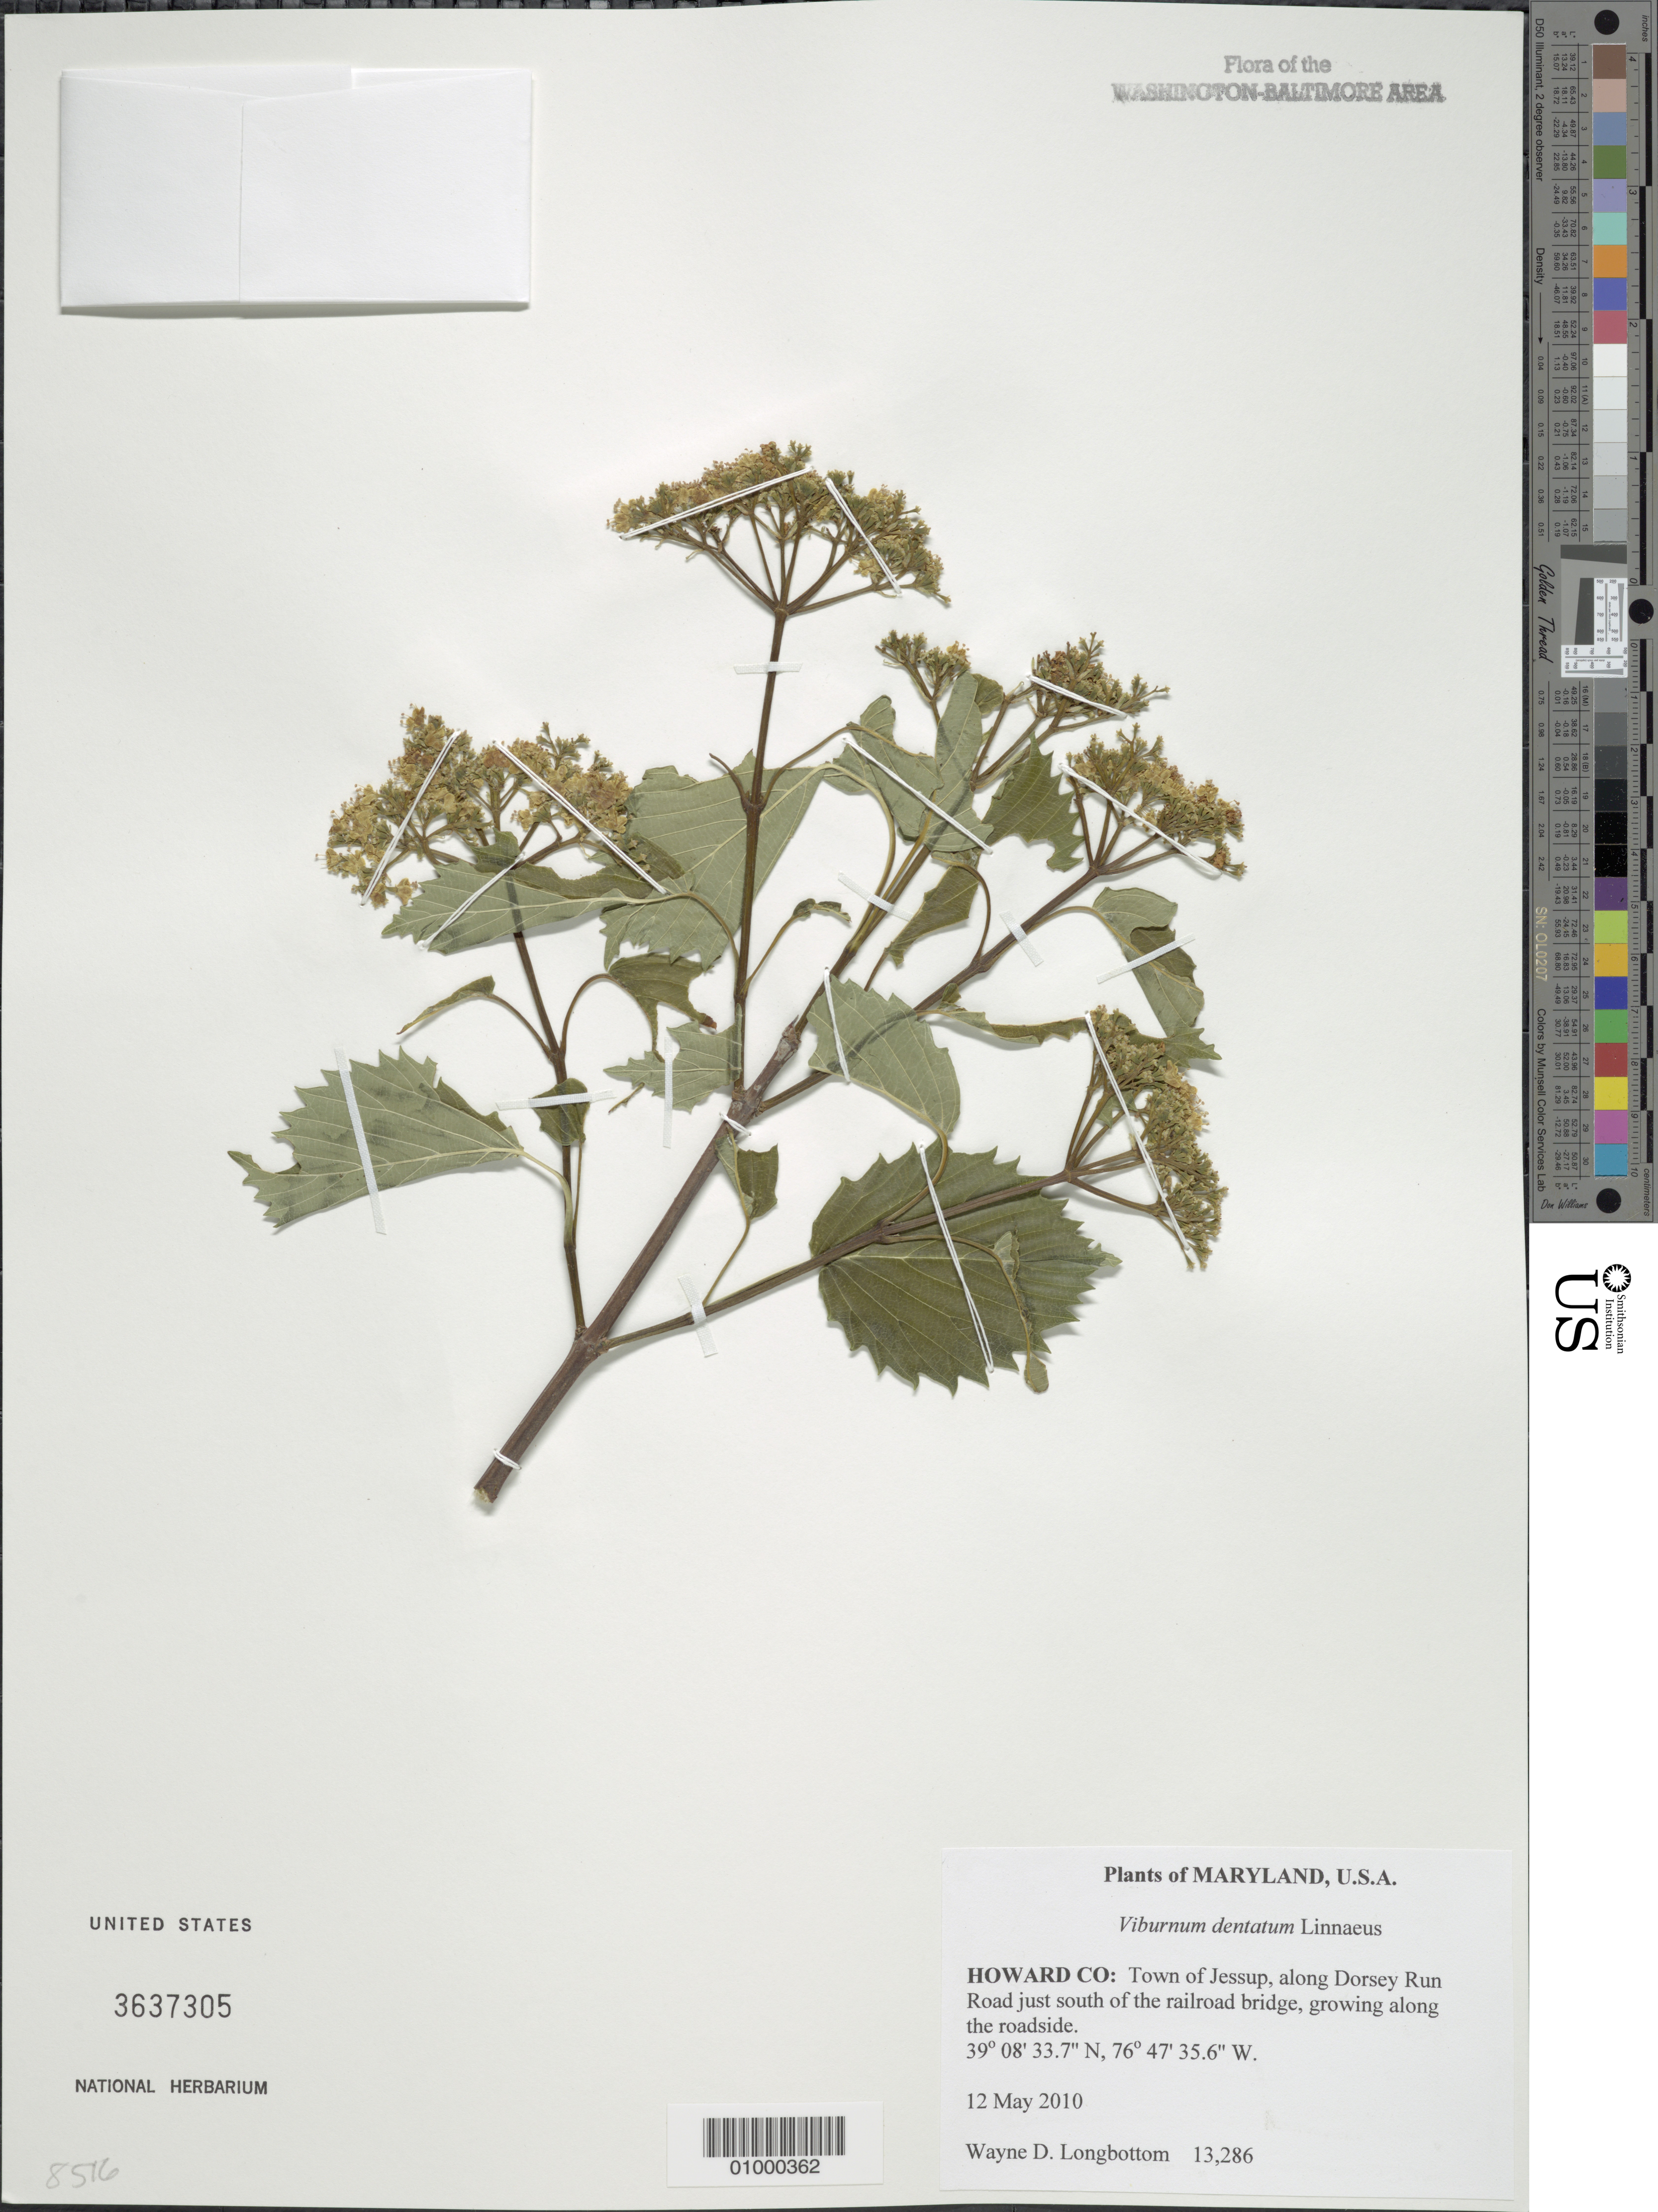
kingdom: Plantae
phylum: Tracheophyta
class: Magnoliopsida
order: Dipsacales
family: Viburnaceae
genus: Viburnum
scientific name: Viburnum dentatum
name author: L.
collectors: W. D. Longbottom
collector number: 13286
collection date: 2010-05-12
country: United States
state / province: Maryland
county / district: Howard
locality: Town of Jessup, along Dorsey Run Road just south of the railroad bridge, growing along the roadside.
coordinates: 39 08 33.7 N, 76 47 35.6 W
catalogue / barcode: US 3637305